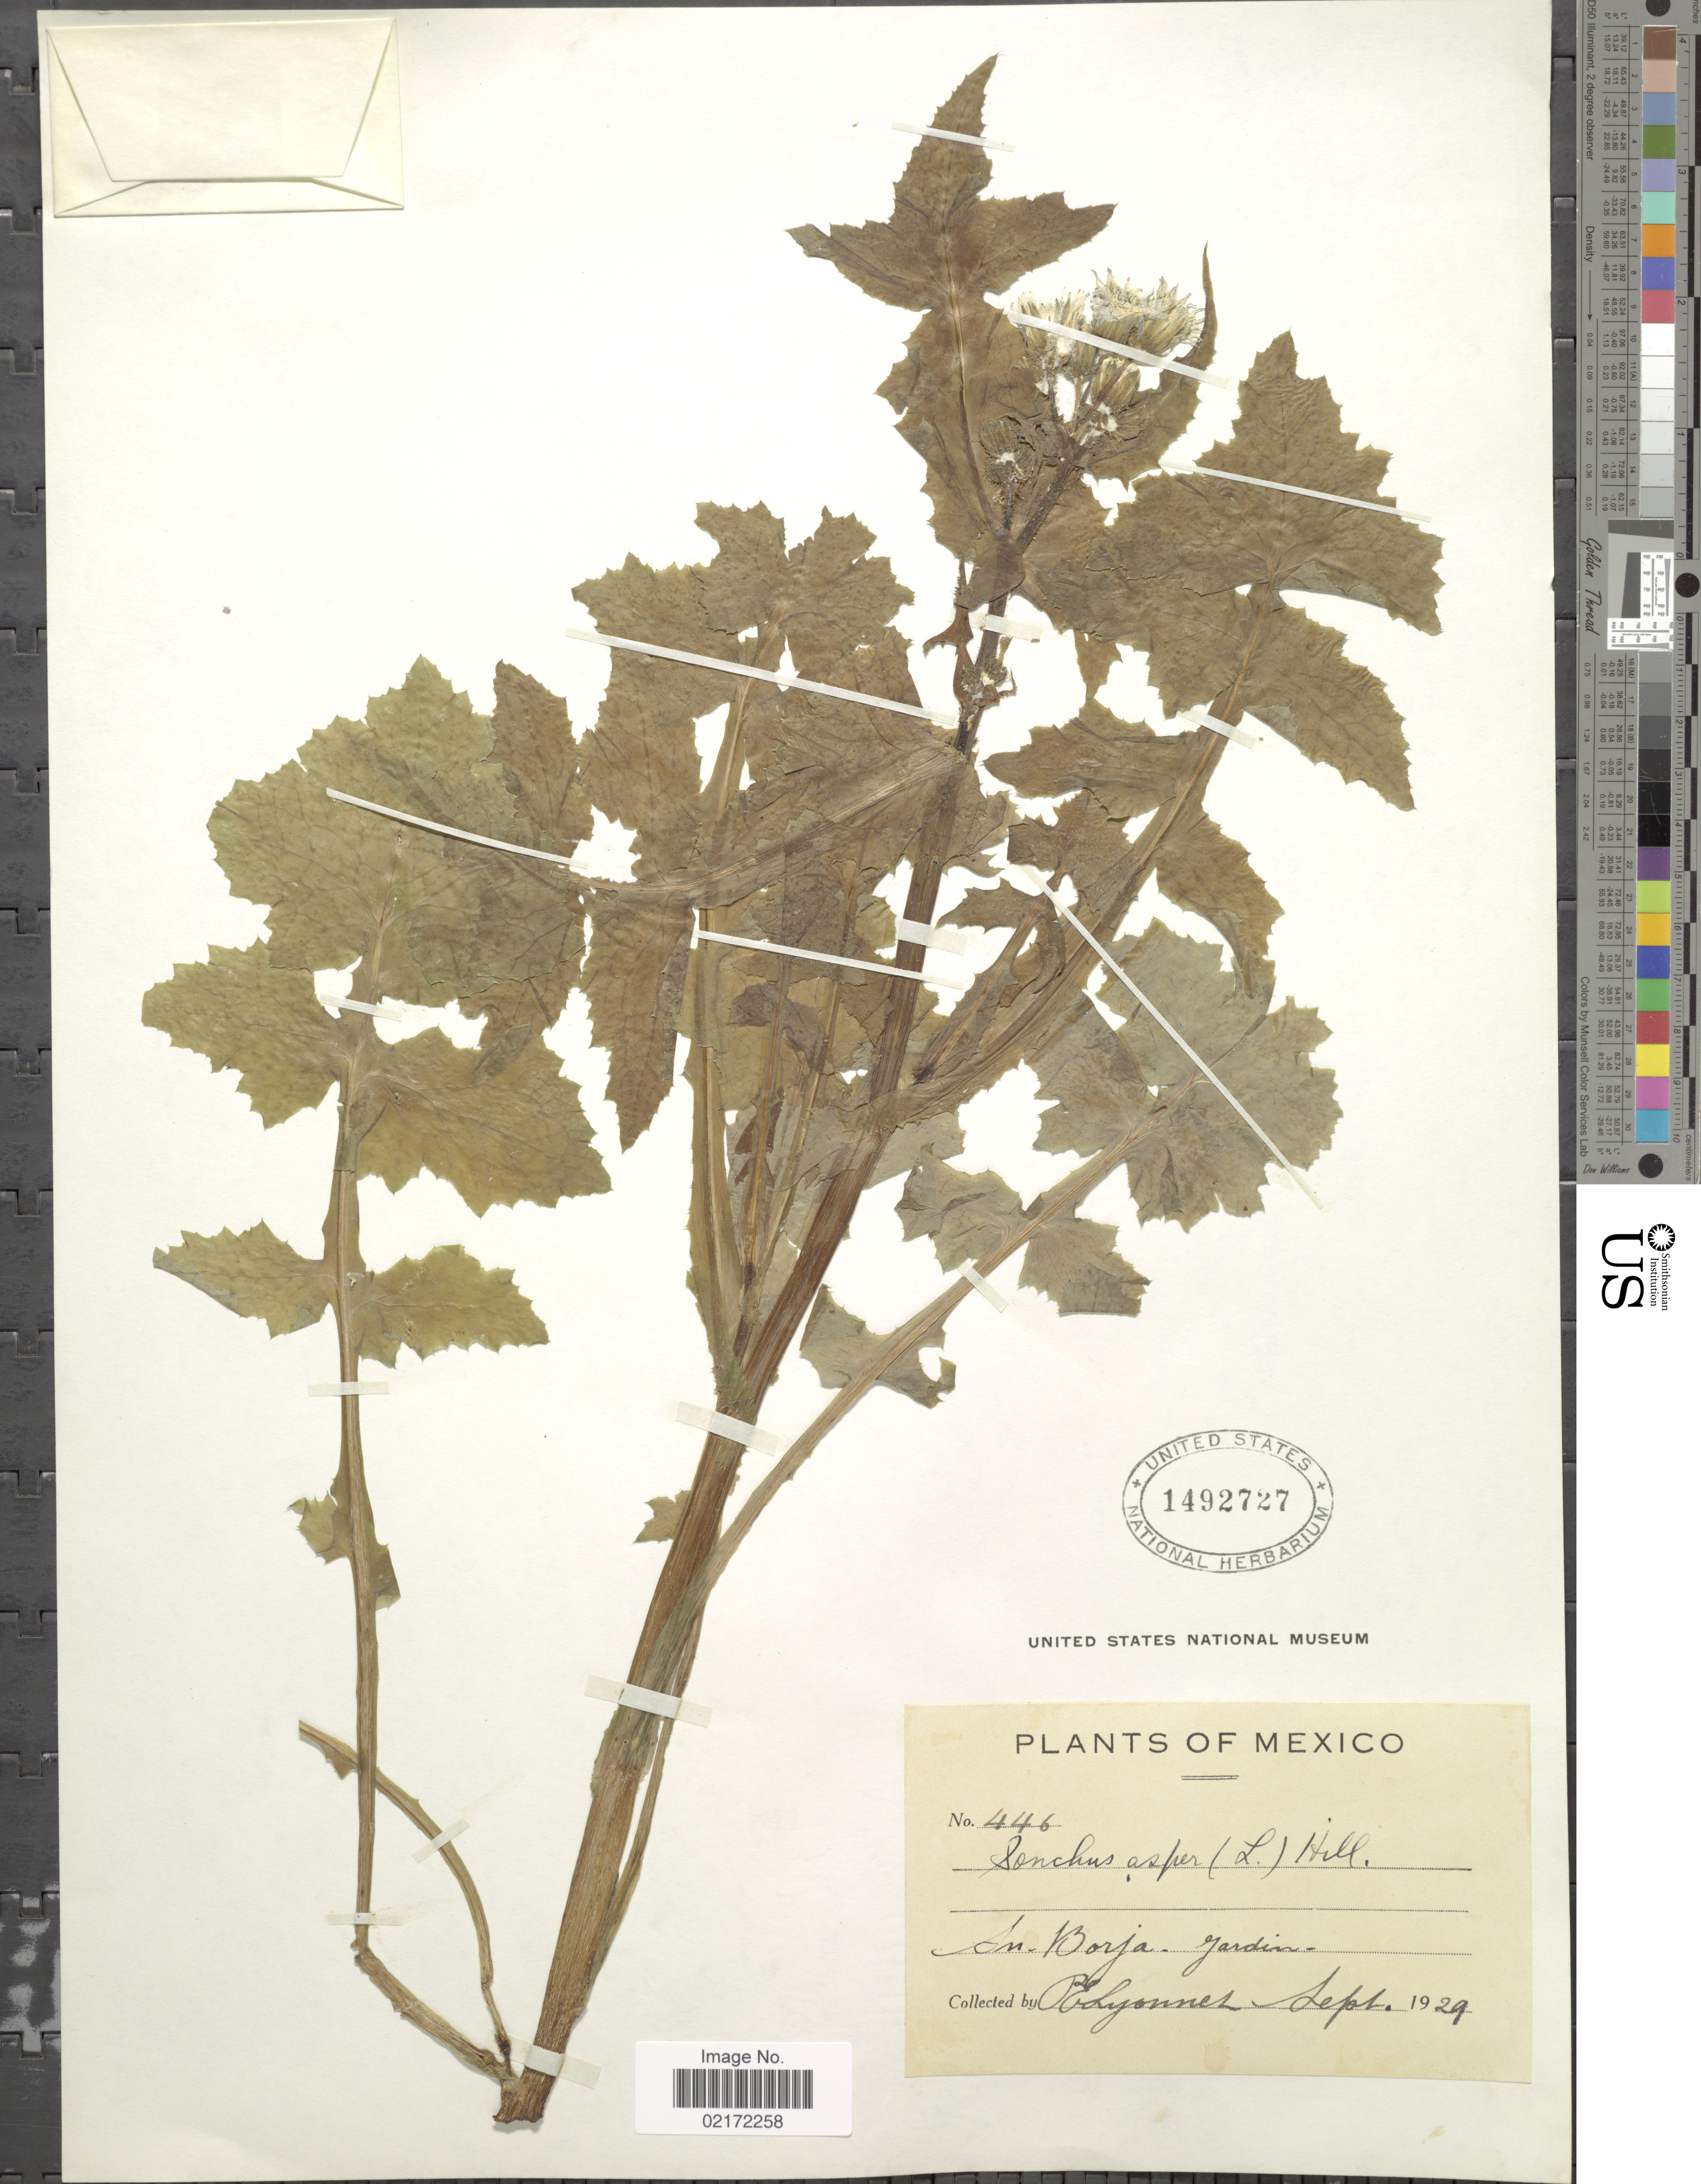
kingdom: Plantae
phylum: Tracheophyta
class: Magnoliopsida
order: Asterales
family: Asteraceae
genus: Sonchus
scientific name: Sonchus asper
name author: (L.) Hill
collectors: P. Lyonnet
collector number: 446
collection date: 1929-09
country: Mexico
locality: Sn. Borja, Jardin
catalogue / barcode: US 1492727